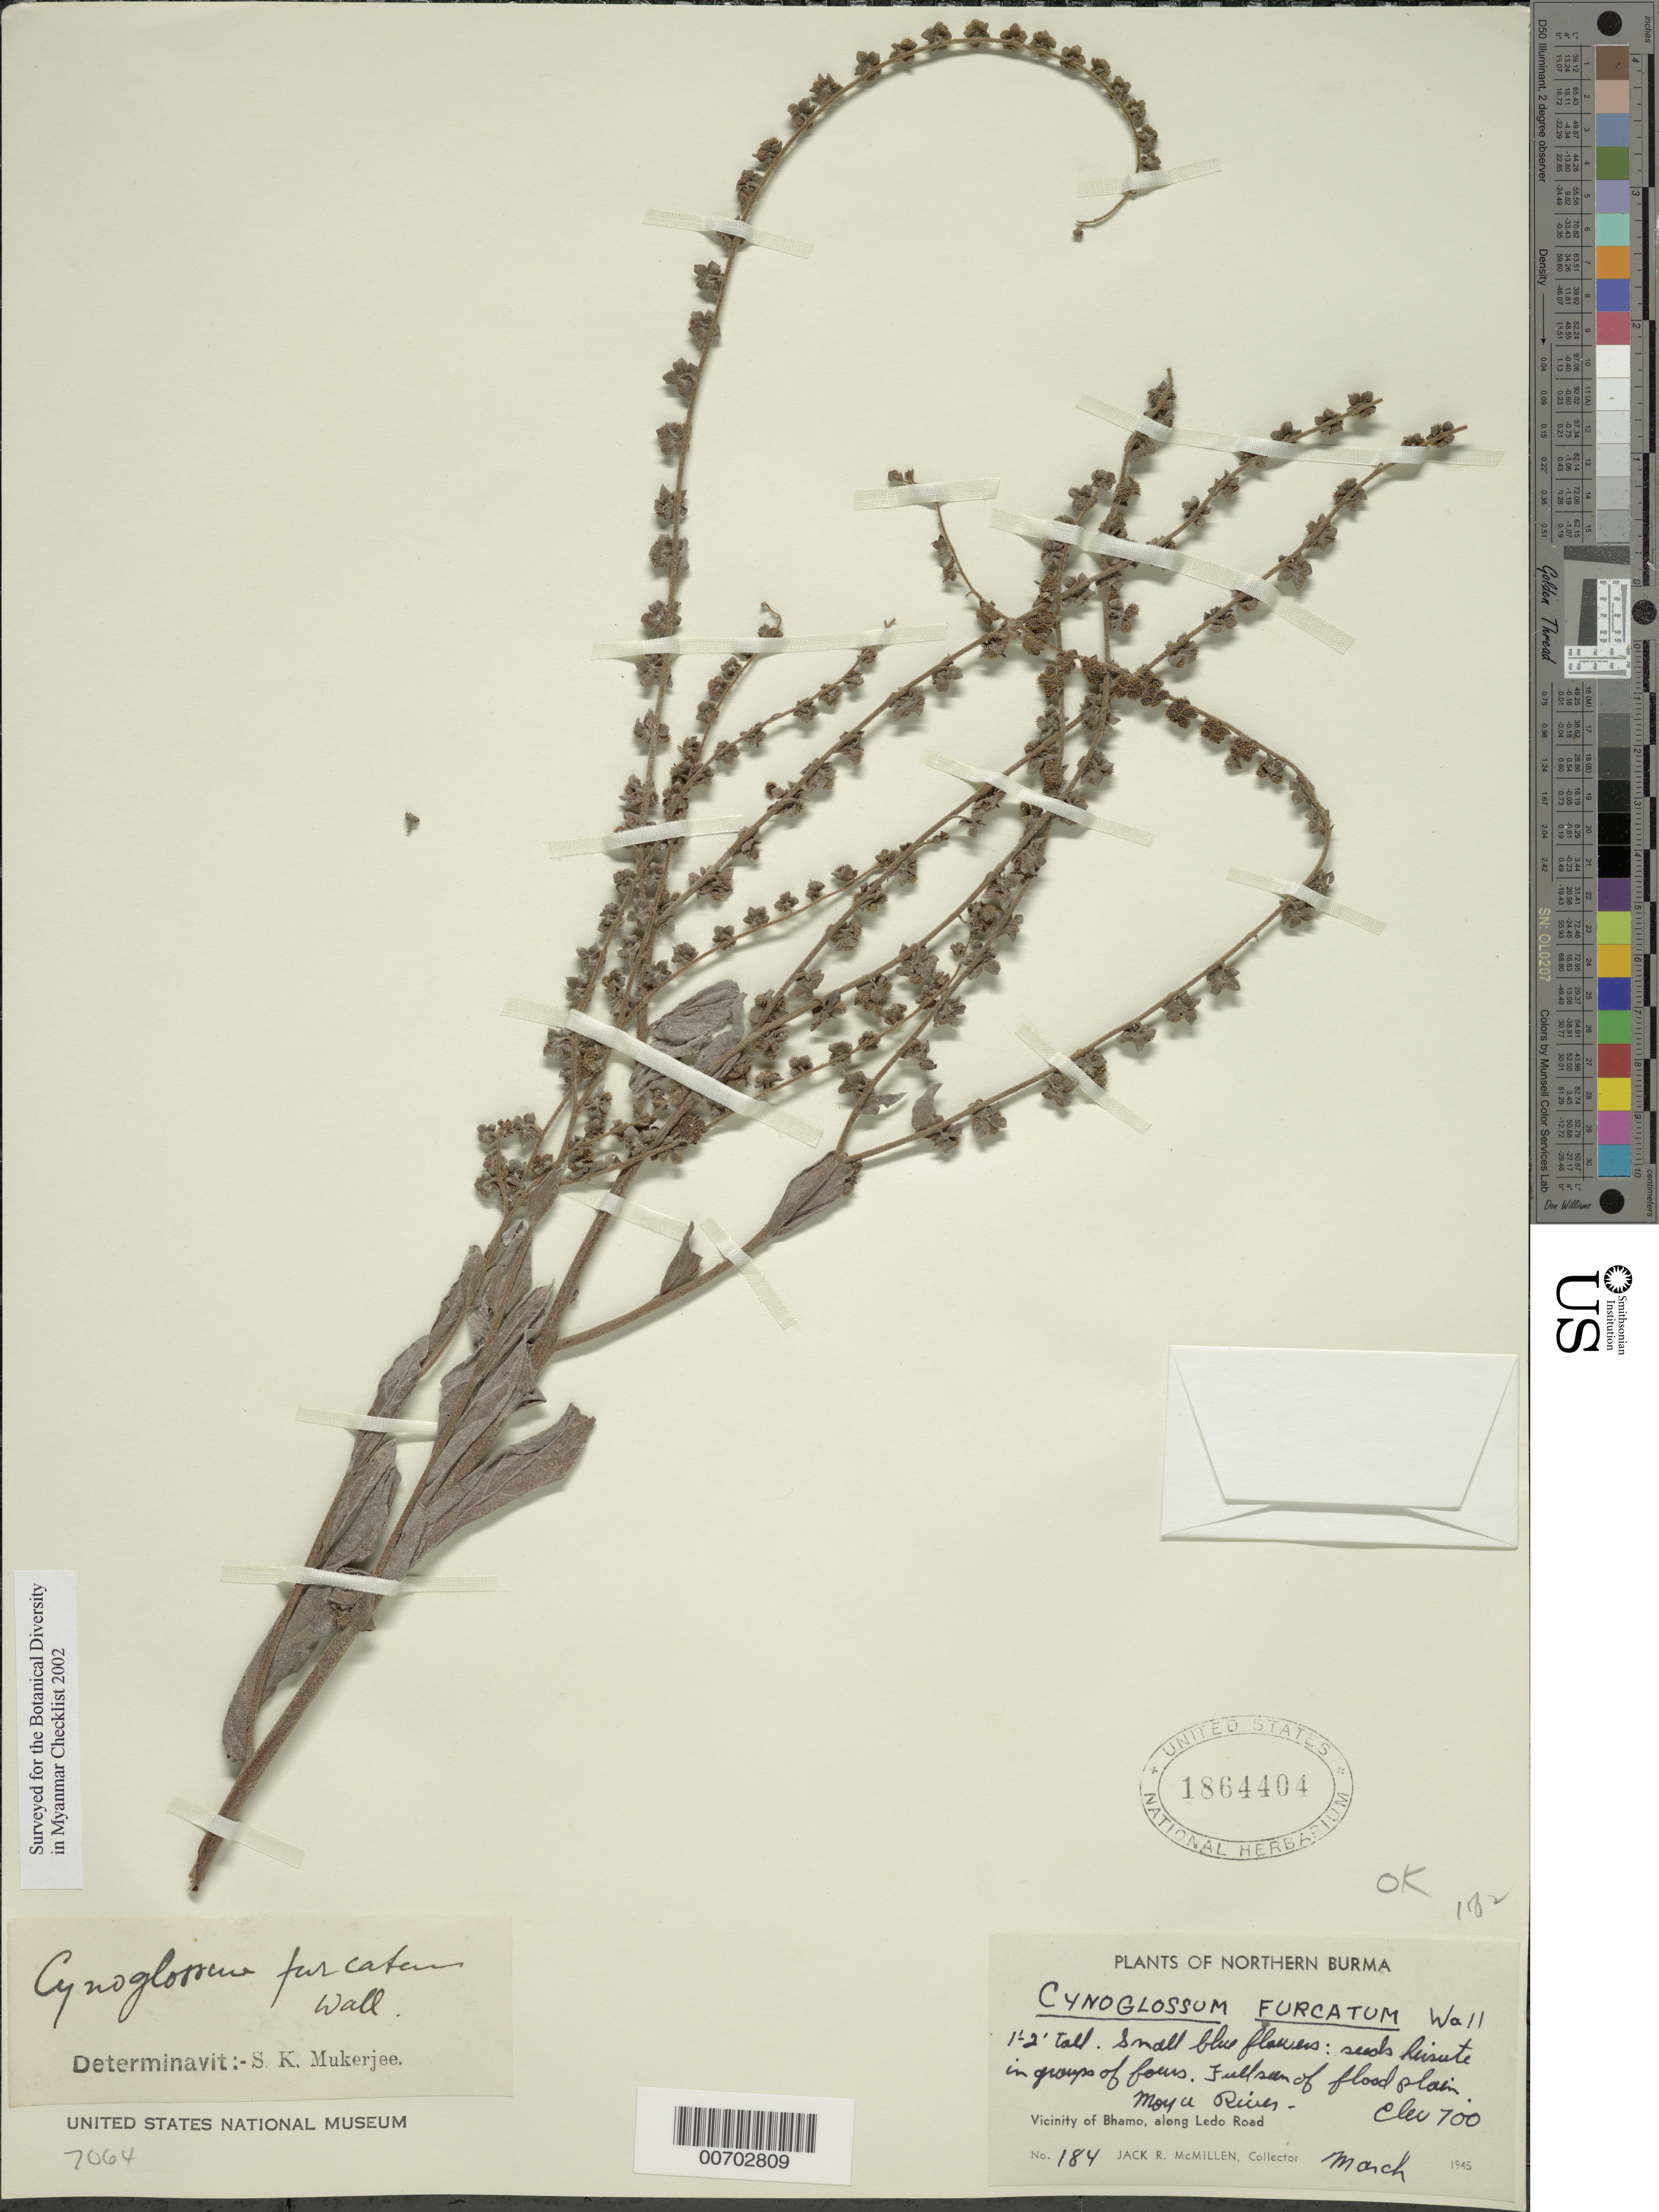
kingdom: Plantae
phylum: Tracheophyta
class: Magnoliopsida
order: Boraginales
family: Boraginaceae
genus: Cynoglossum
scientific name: Cynoglossum furcatum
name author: Wall.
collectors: J. McMillen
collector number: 184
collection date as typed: Mar 1945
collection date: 1945-03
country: Myanmar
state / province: Kachin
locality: Bhamo, along Ledo Road, Moyu R.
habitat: Full sun of flood plain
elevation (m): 213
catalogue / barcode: US 1864404